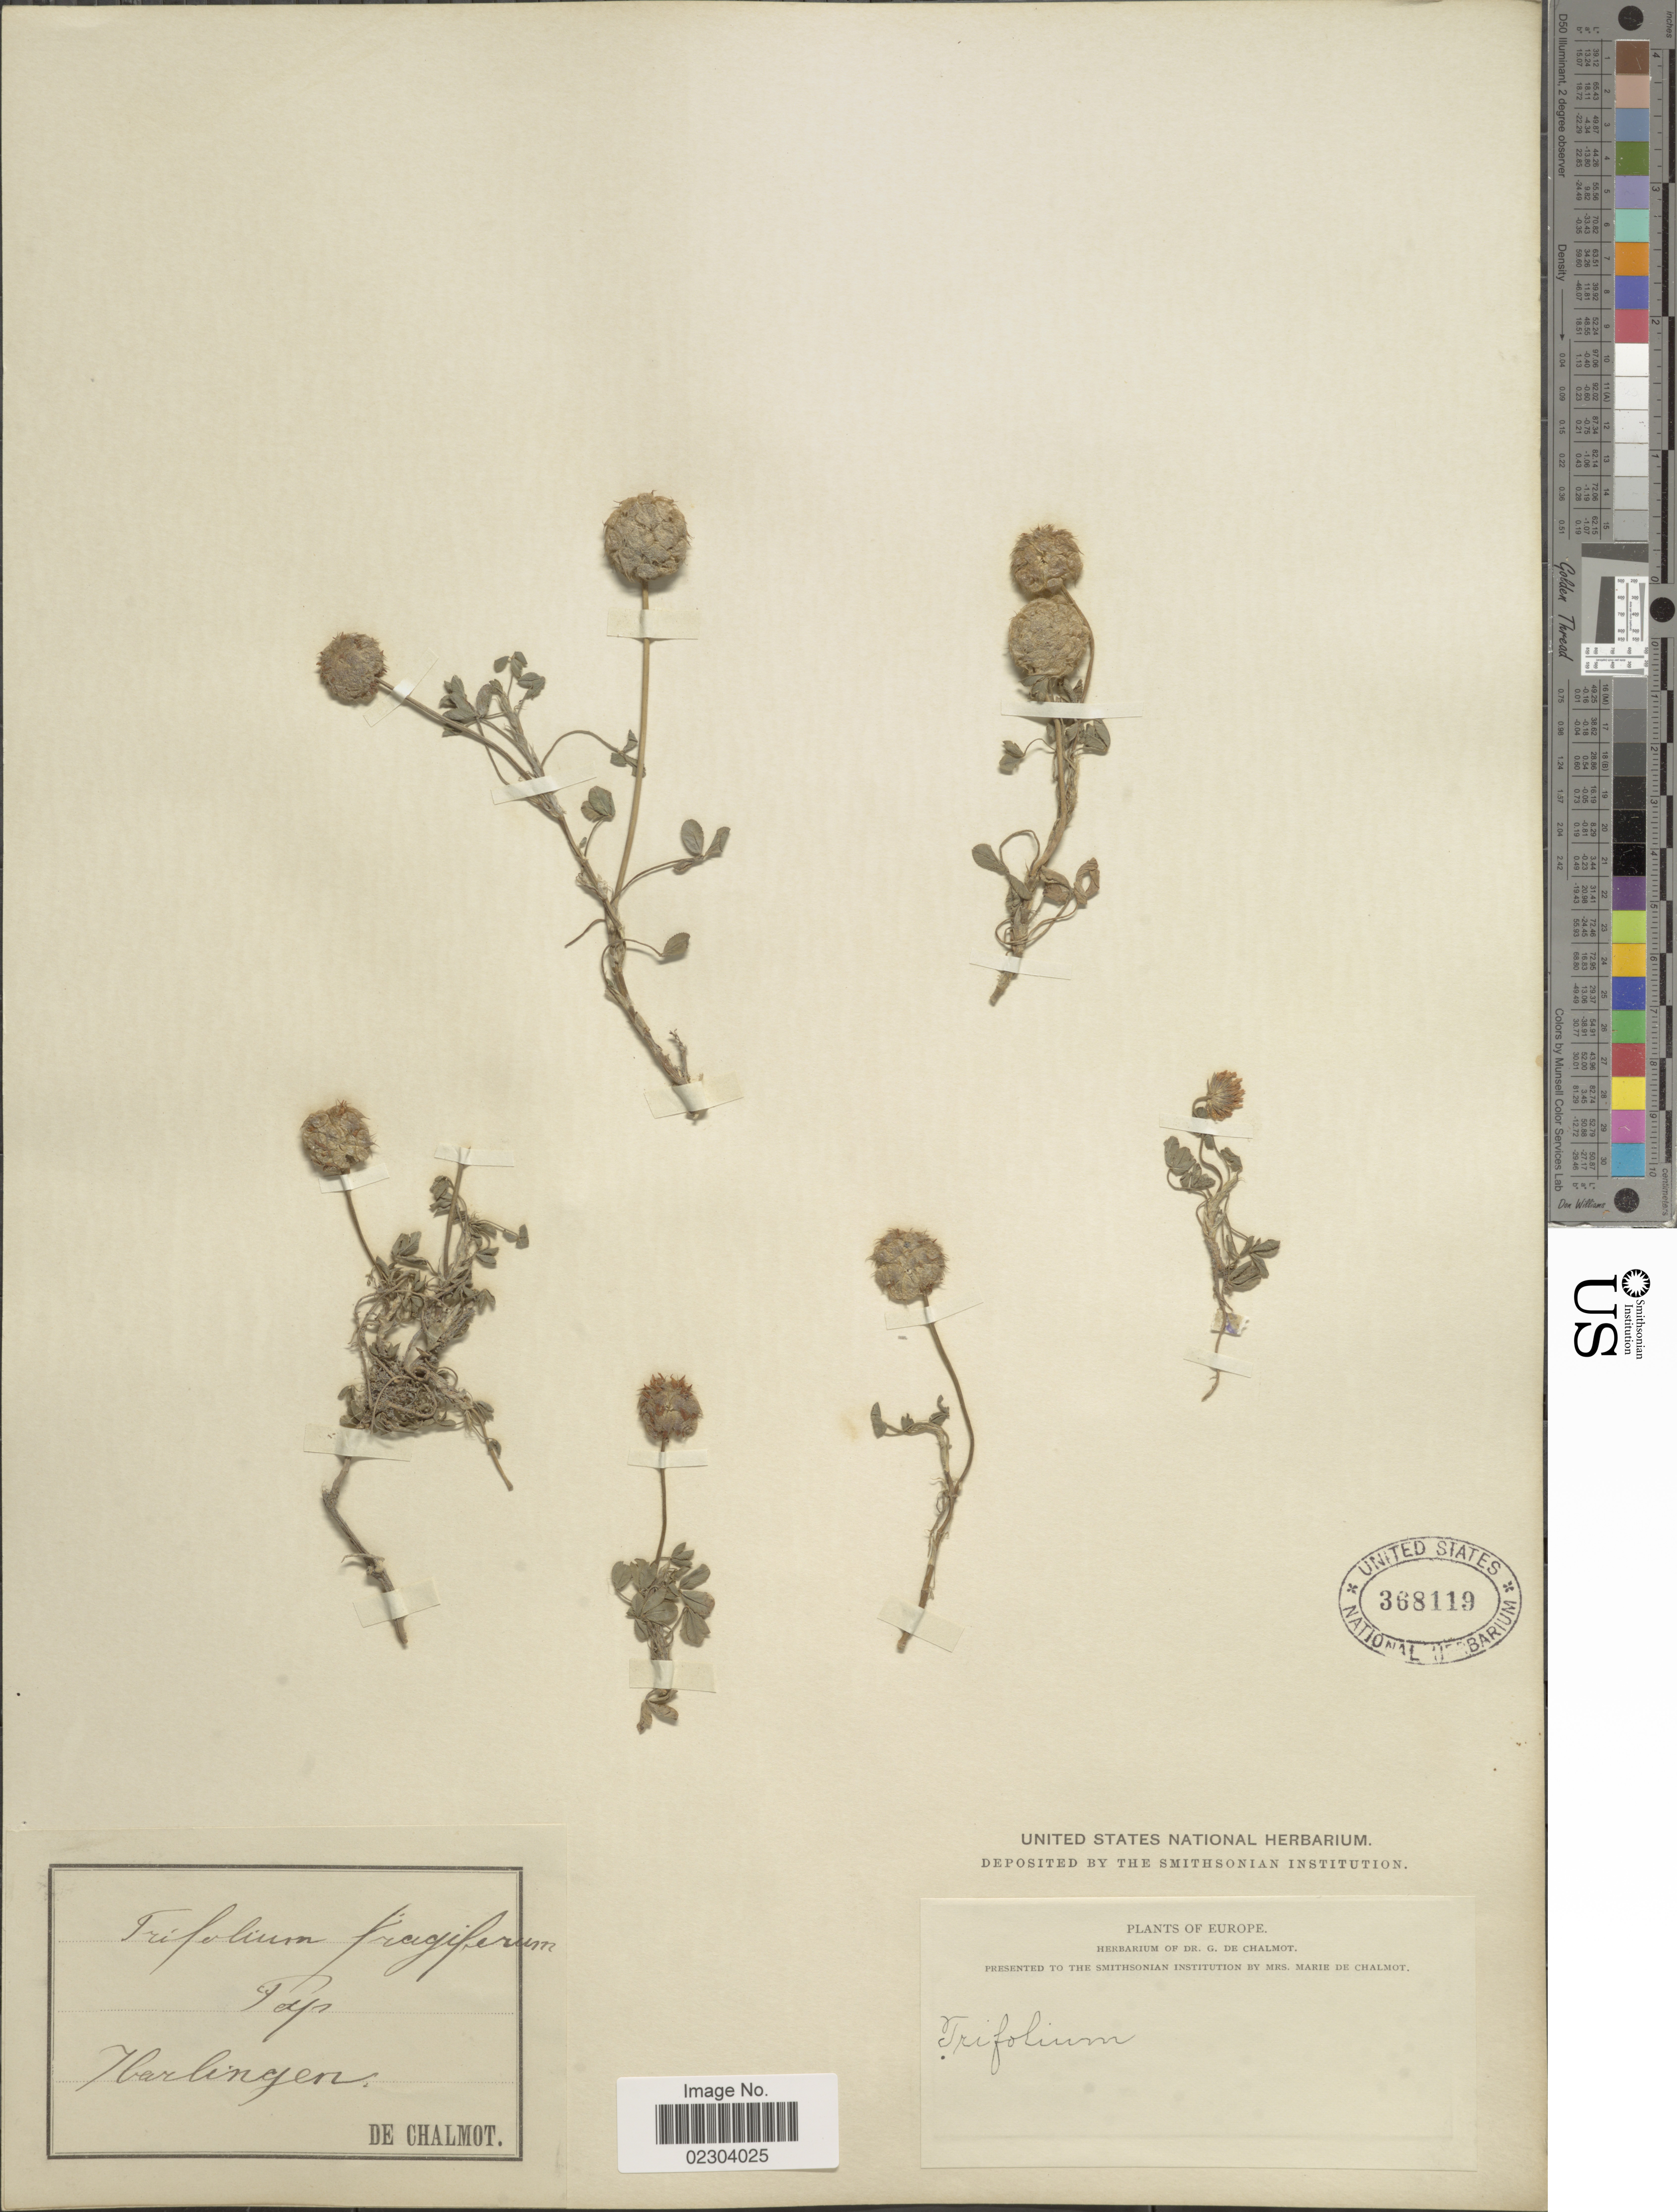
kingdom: Plantae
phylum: Tracheophyta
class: Magnoliopsida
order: Fabales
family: Fabaceae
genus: Trifolium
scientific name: Trifolium fragiferum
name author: L.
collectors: G. de Chalmot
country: Netherlands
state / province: Friesland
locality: Harlingen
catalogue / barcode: US 368119